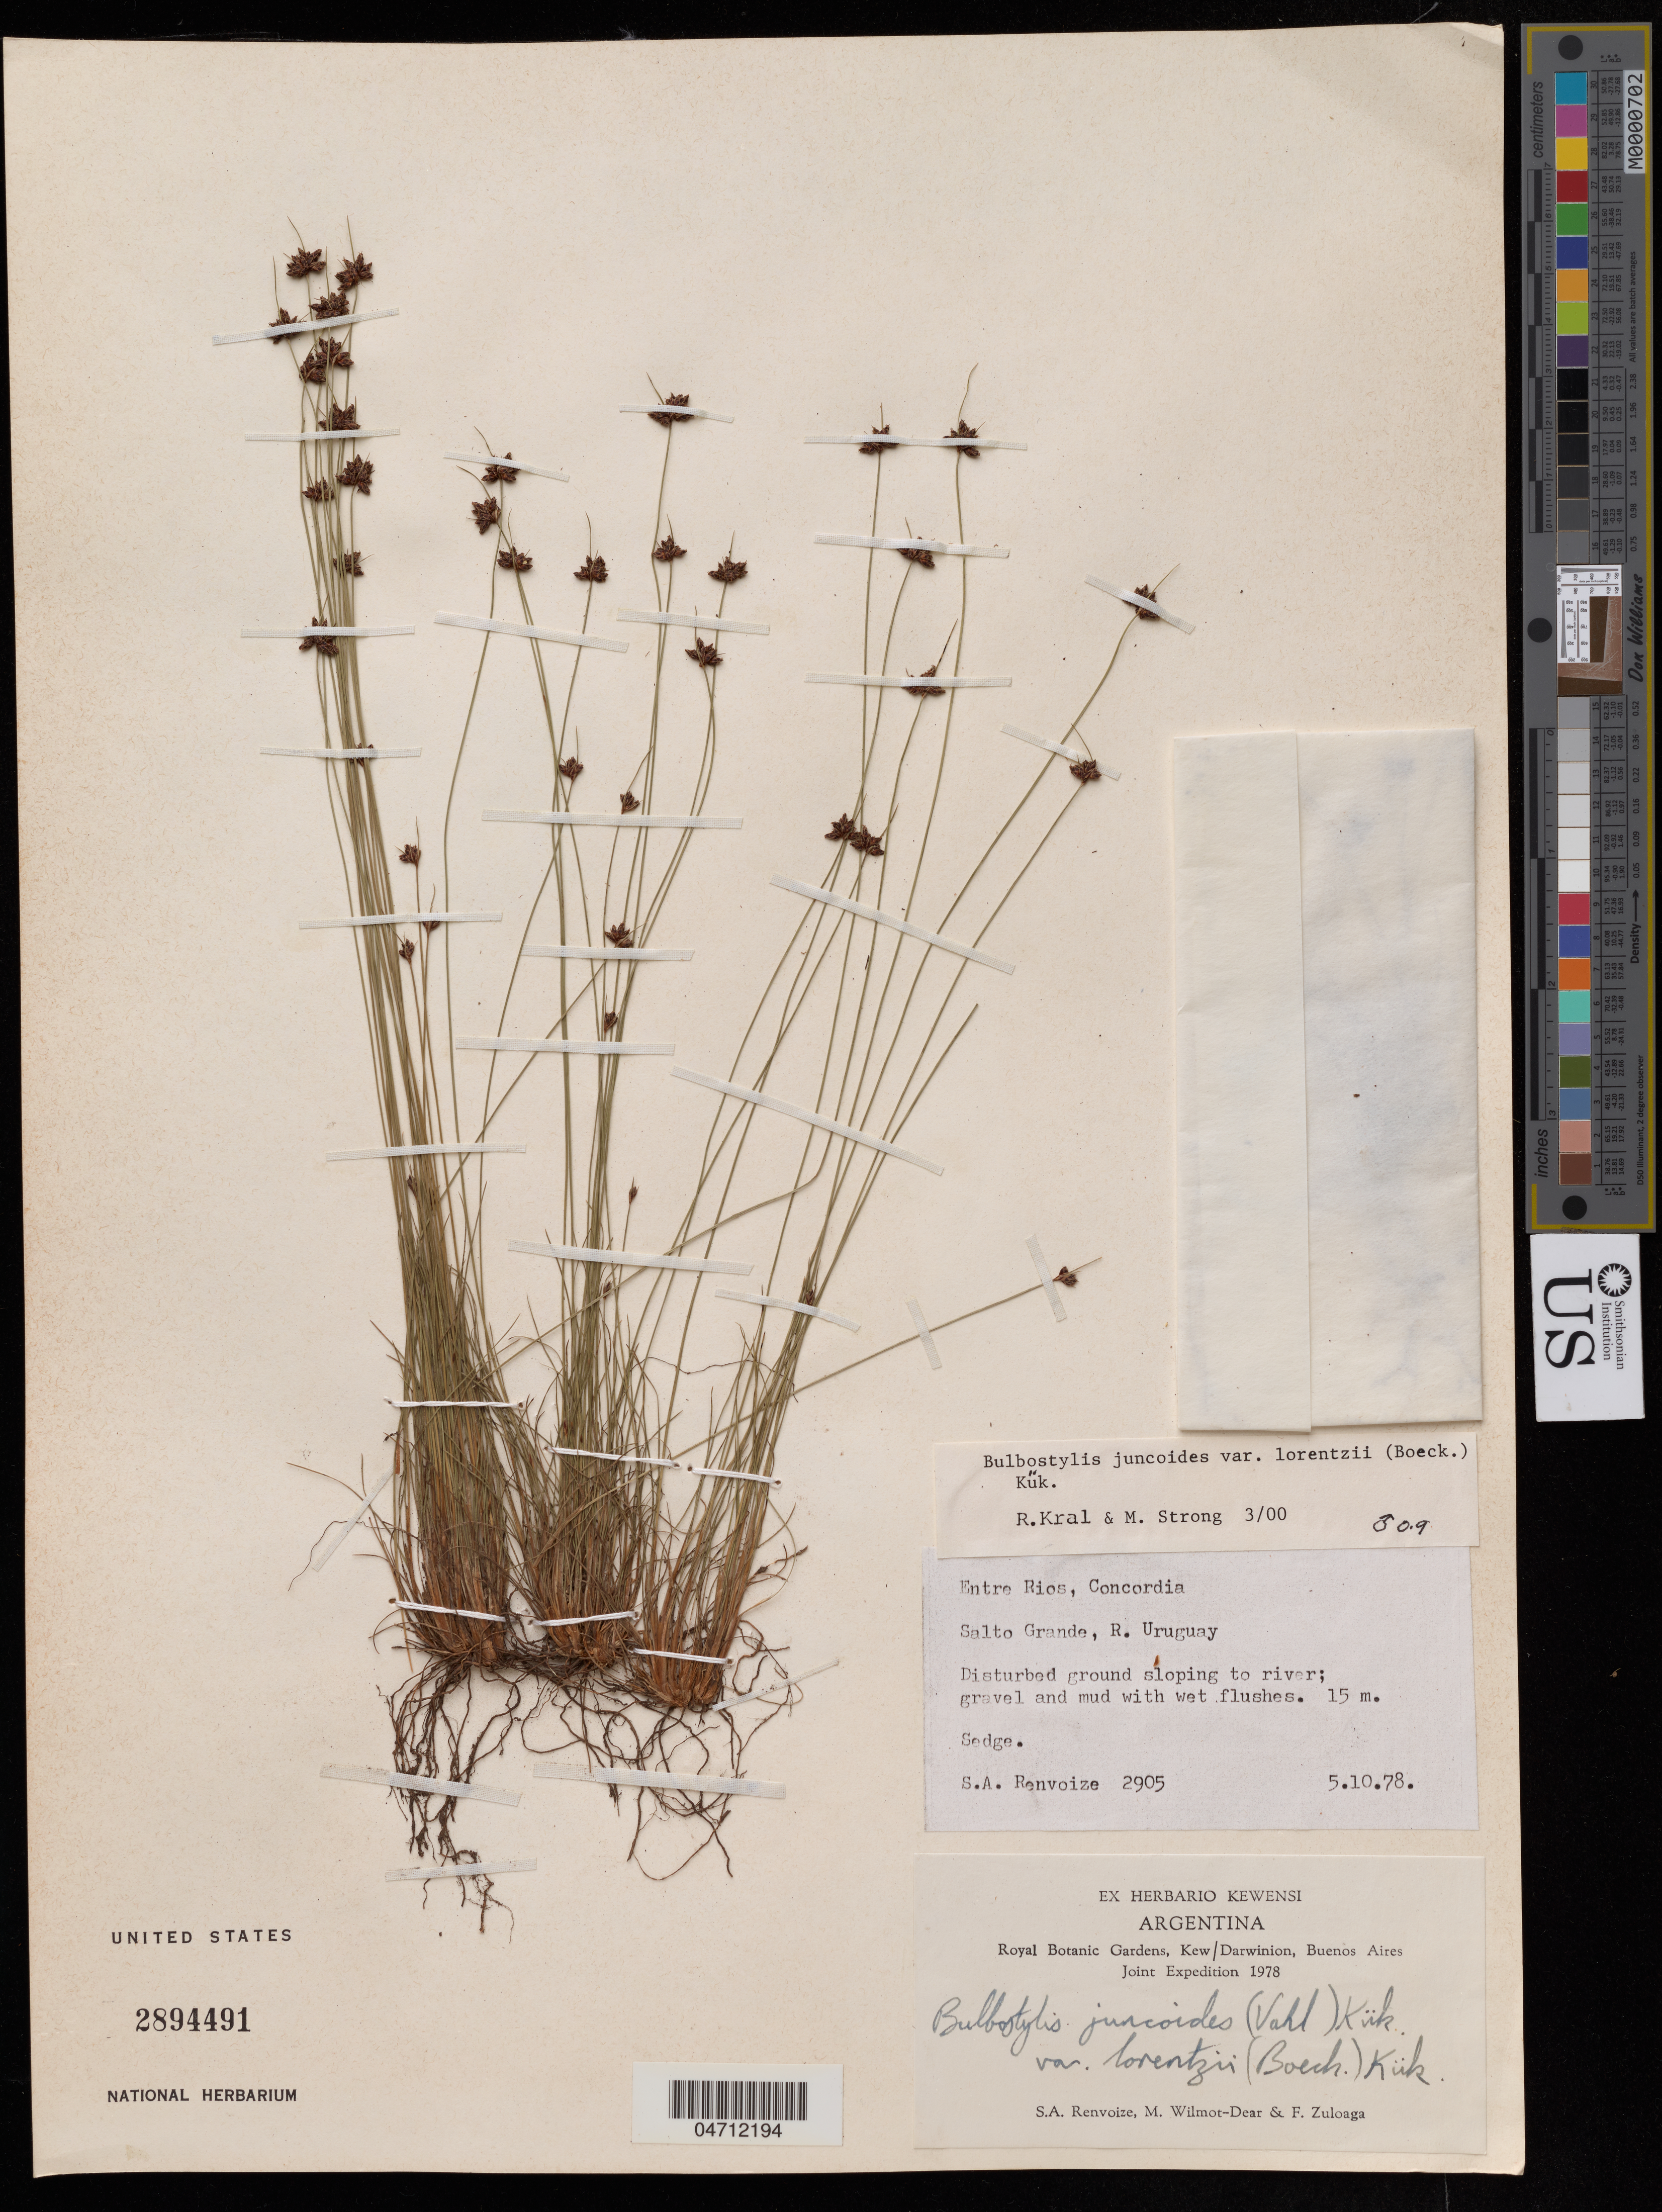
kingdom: Plantae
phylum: Tracheophyta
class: Liliopsida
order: Poales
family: Cyperaceae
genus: Bulbostylis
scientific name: Bulbostylis juncoides var. lorentzii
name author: (Boeckeler) Kük. ex Osten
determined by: Kral, R.; Strong, M. T.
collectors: S. A. Renvoize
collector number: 2905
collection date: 1978-05-10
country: Argentina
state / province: Entre Rios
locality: Concordia, River Ayui on road from Concordia to Salto Grande.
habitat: Disturbed ground sloping to river; gravel and mud with wet flushes.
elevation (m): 15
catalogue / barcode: US 2894491